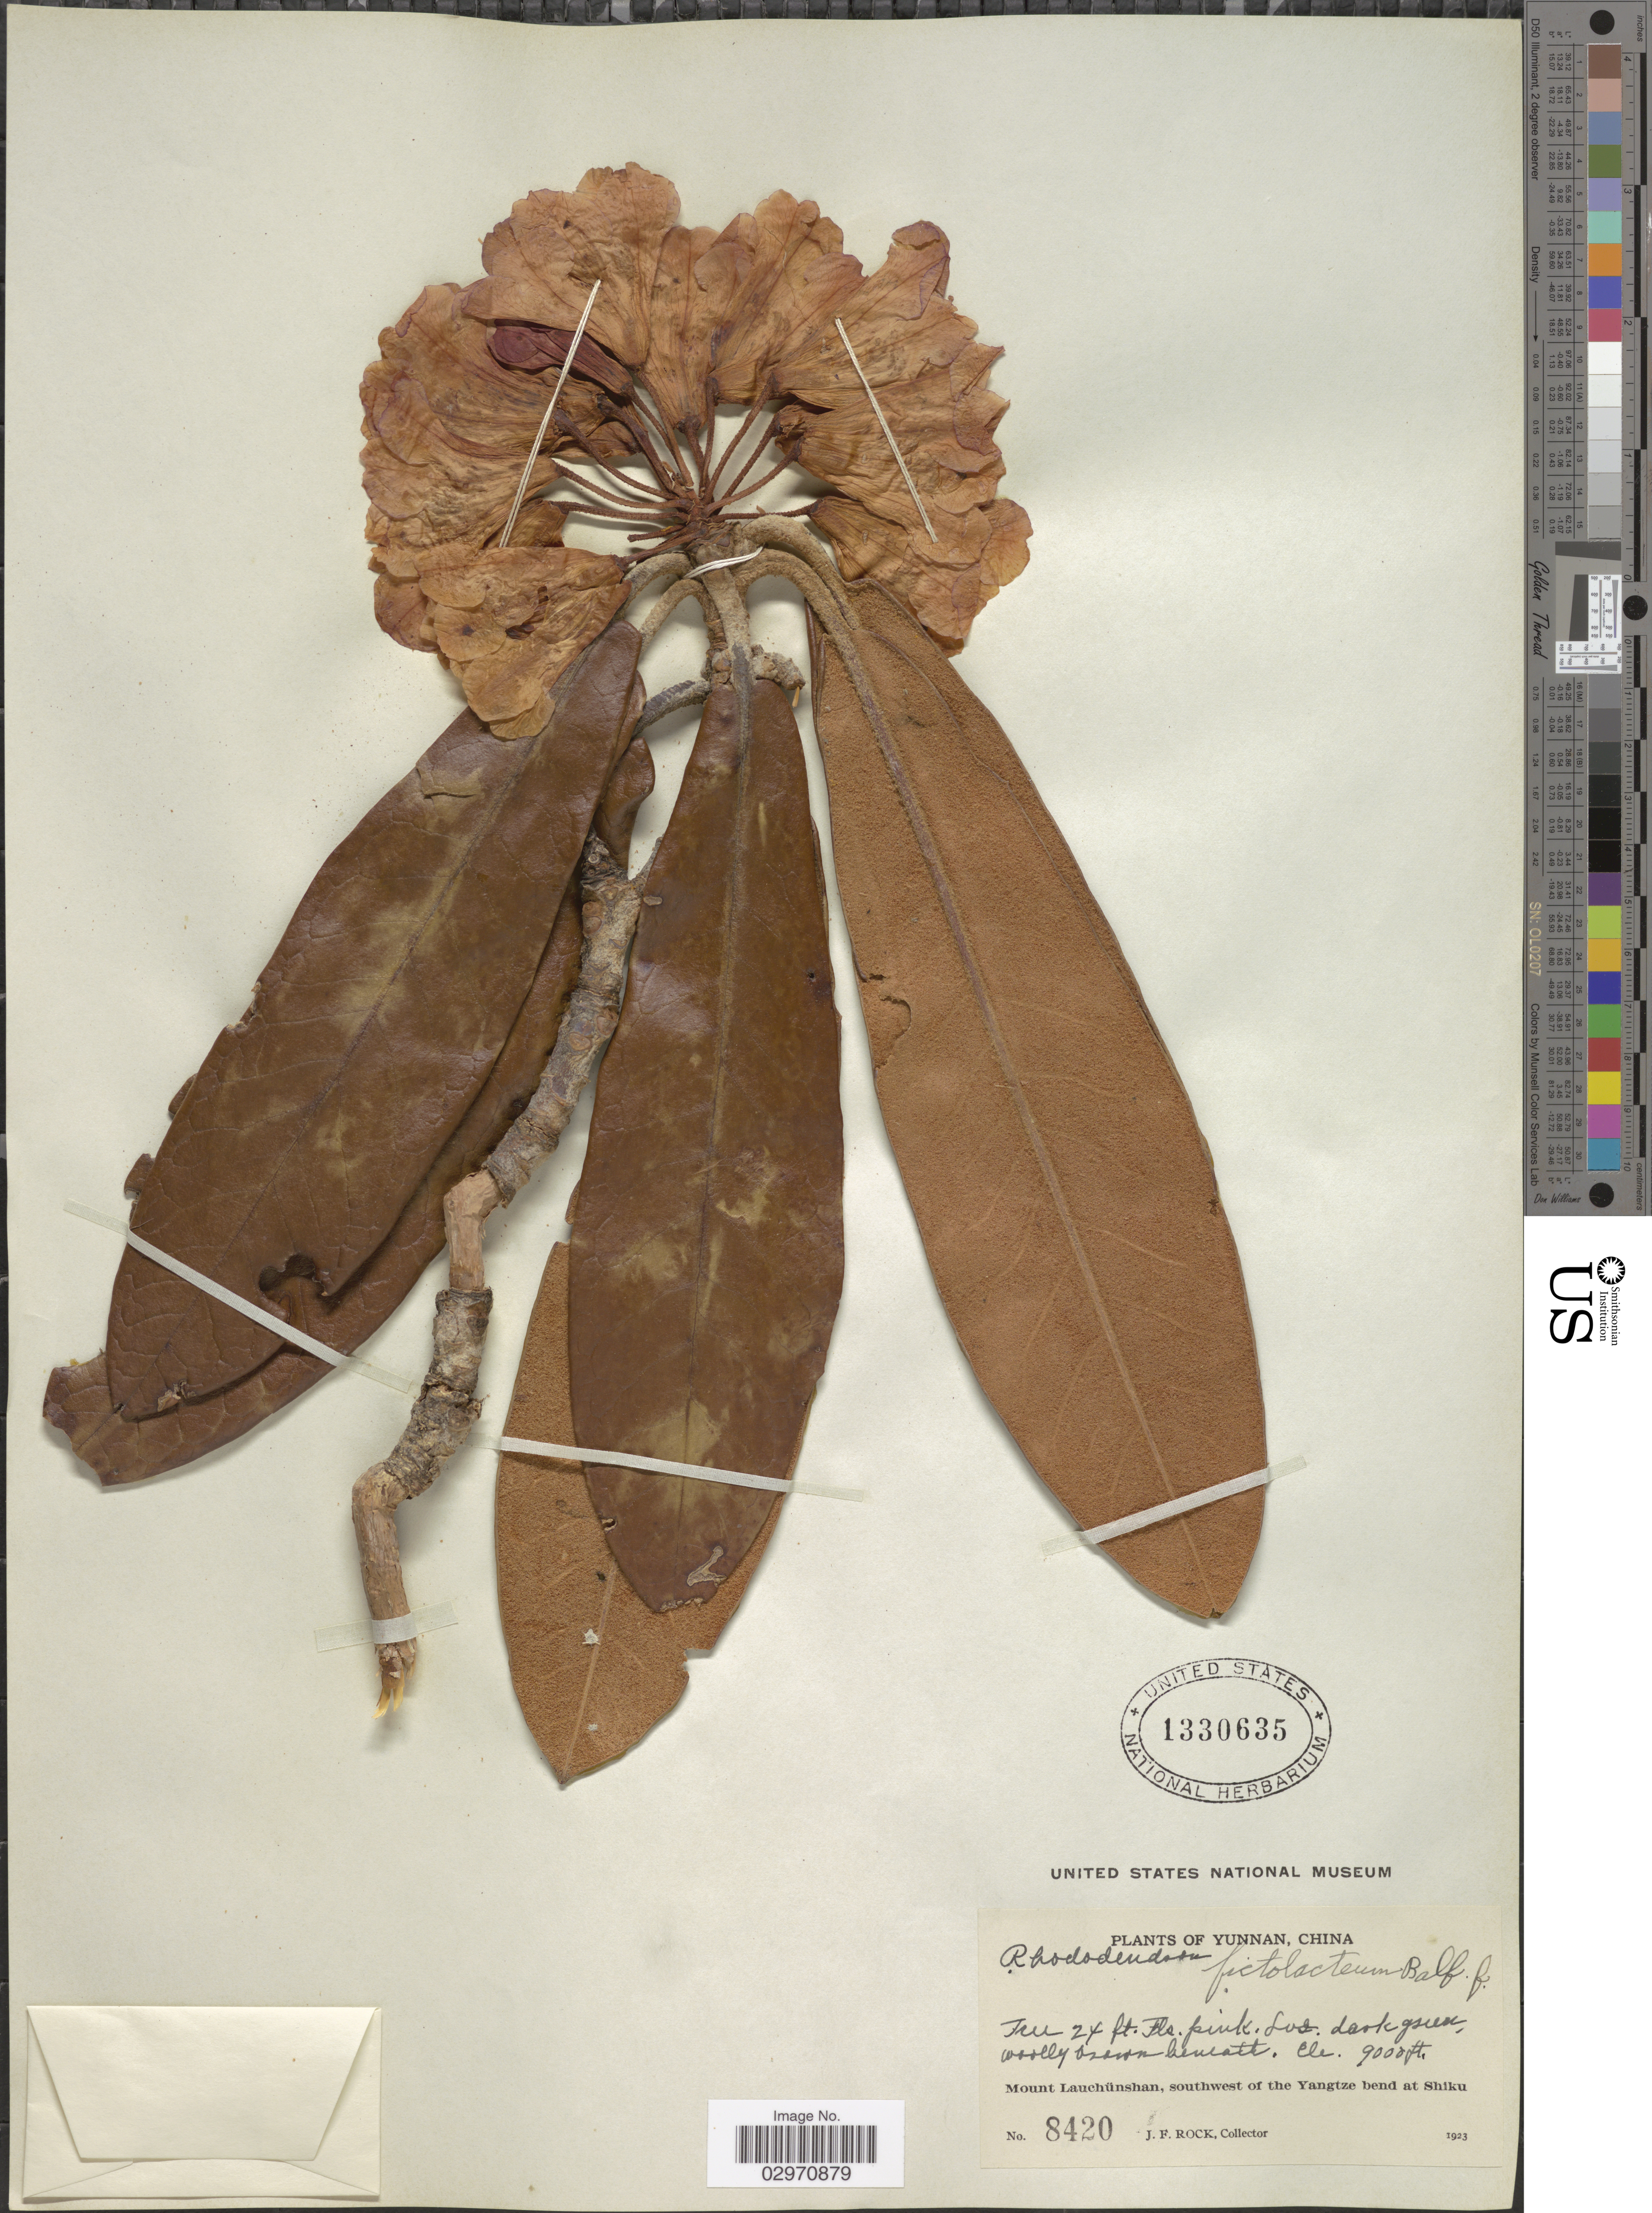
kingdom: Plantae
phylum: Tracheophyta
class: Magnoliopsida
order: Ericales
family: Ericaceae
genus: Rhododendron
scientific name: Rhododendron fictolacteum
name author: Balf. f.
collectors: J. Rock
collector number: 8420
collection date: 1923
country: China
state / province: Yunnan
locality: Mount Lauchünshan, southwest of the Yangtze bend at Shiku.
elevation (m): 2743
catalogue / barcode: US 1330635